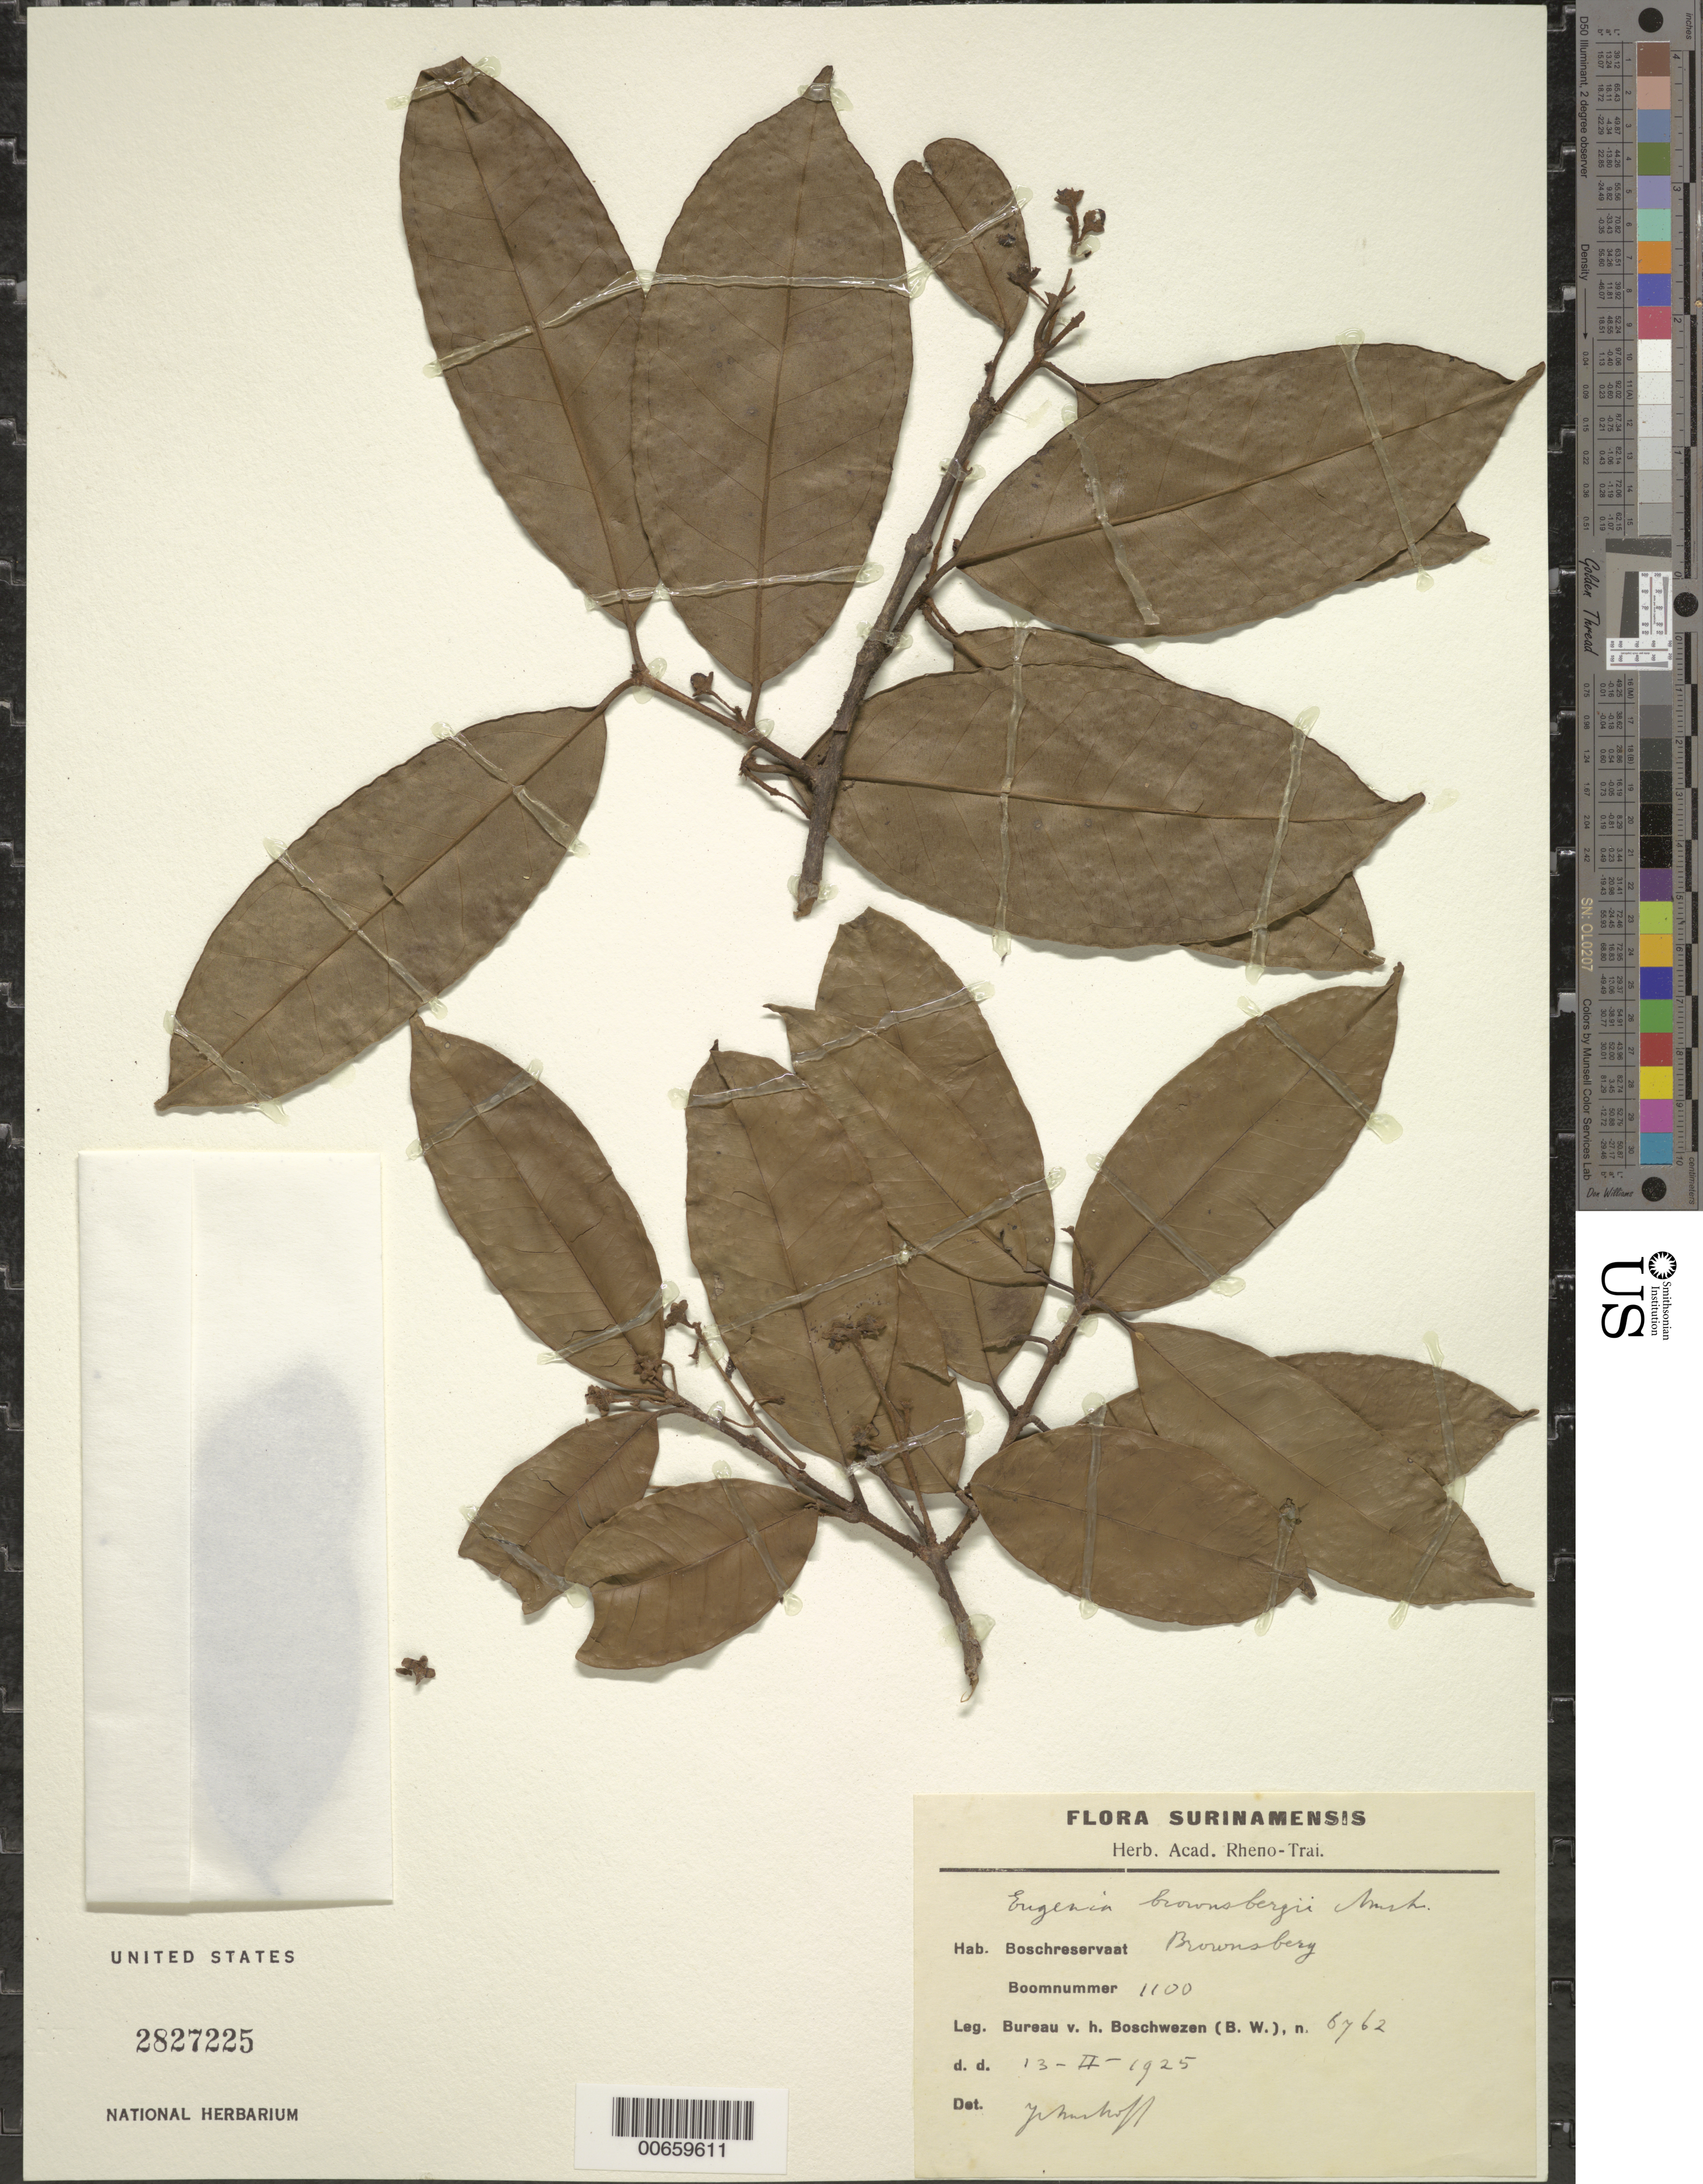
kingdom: Plantae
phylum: Tracheophyta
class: Magnoliopsida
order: Myrtales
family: Myrtaceae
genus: Eugenia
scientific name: Eugenia brownsbergii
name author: Amshoff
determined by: Amshoff, G. J. H.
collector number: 6762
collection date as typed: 13-Feb-25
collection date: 1925-02-13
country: Suriname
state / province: Brokopondo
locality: Brownsberg, Forest Reserve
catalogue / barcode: US 2827225